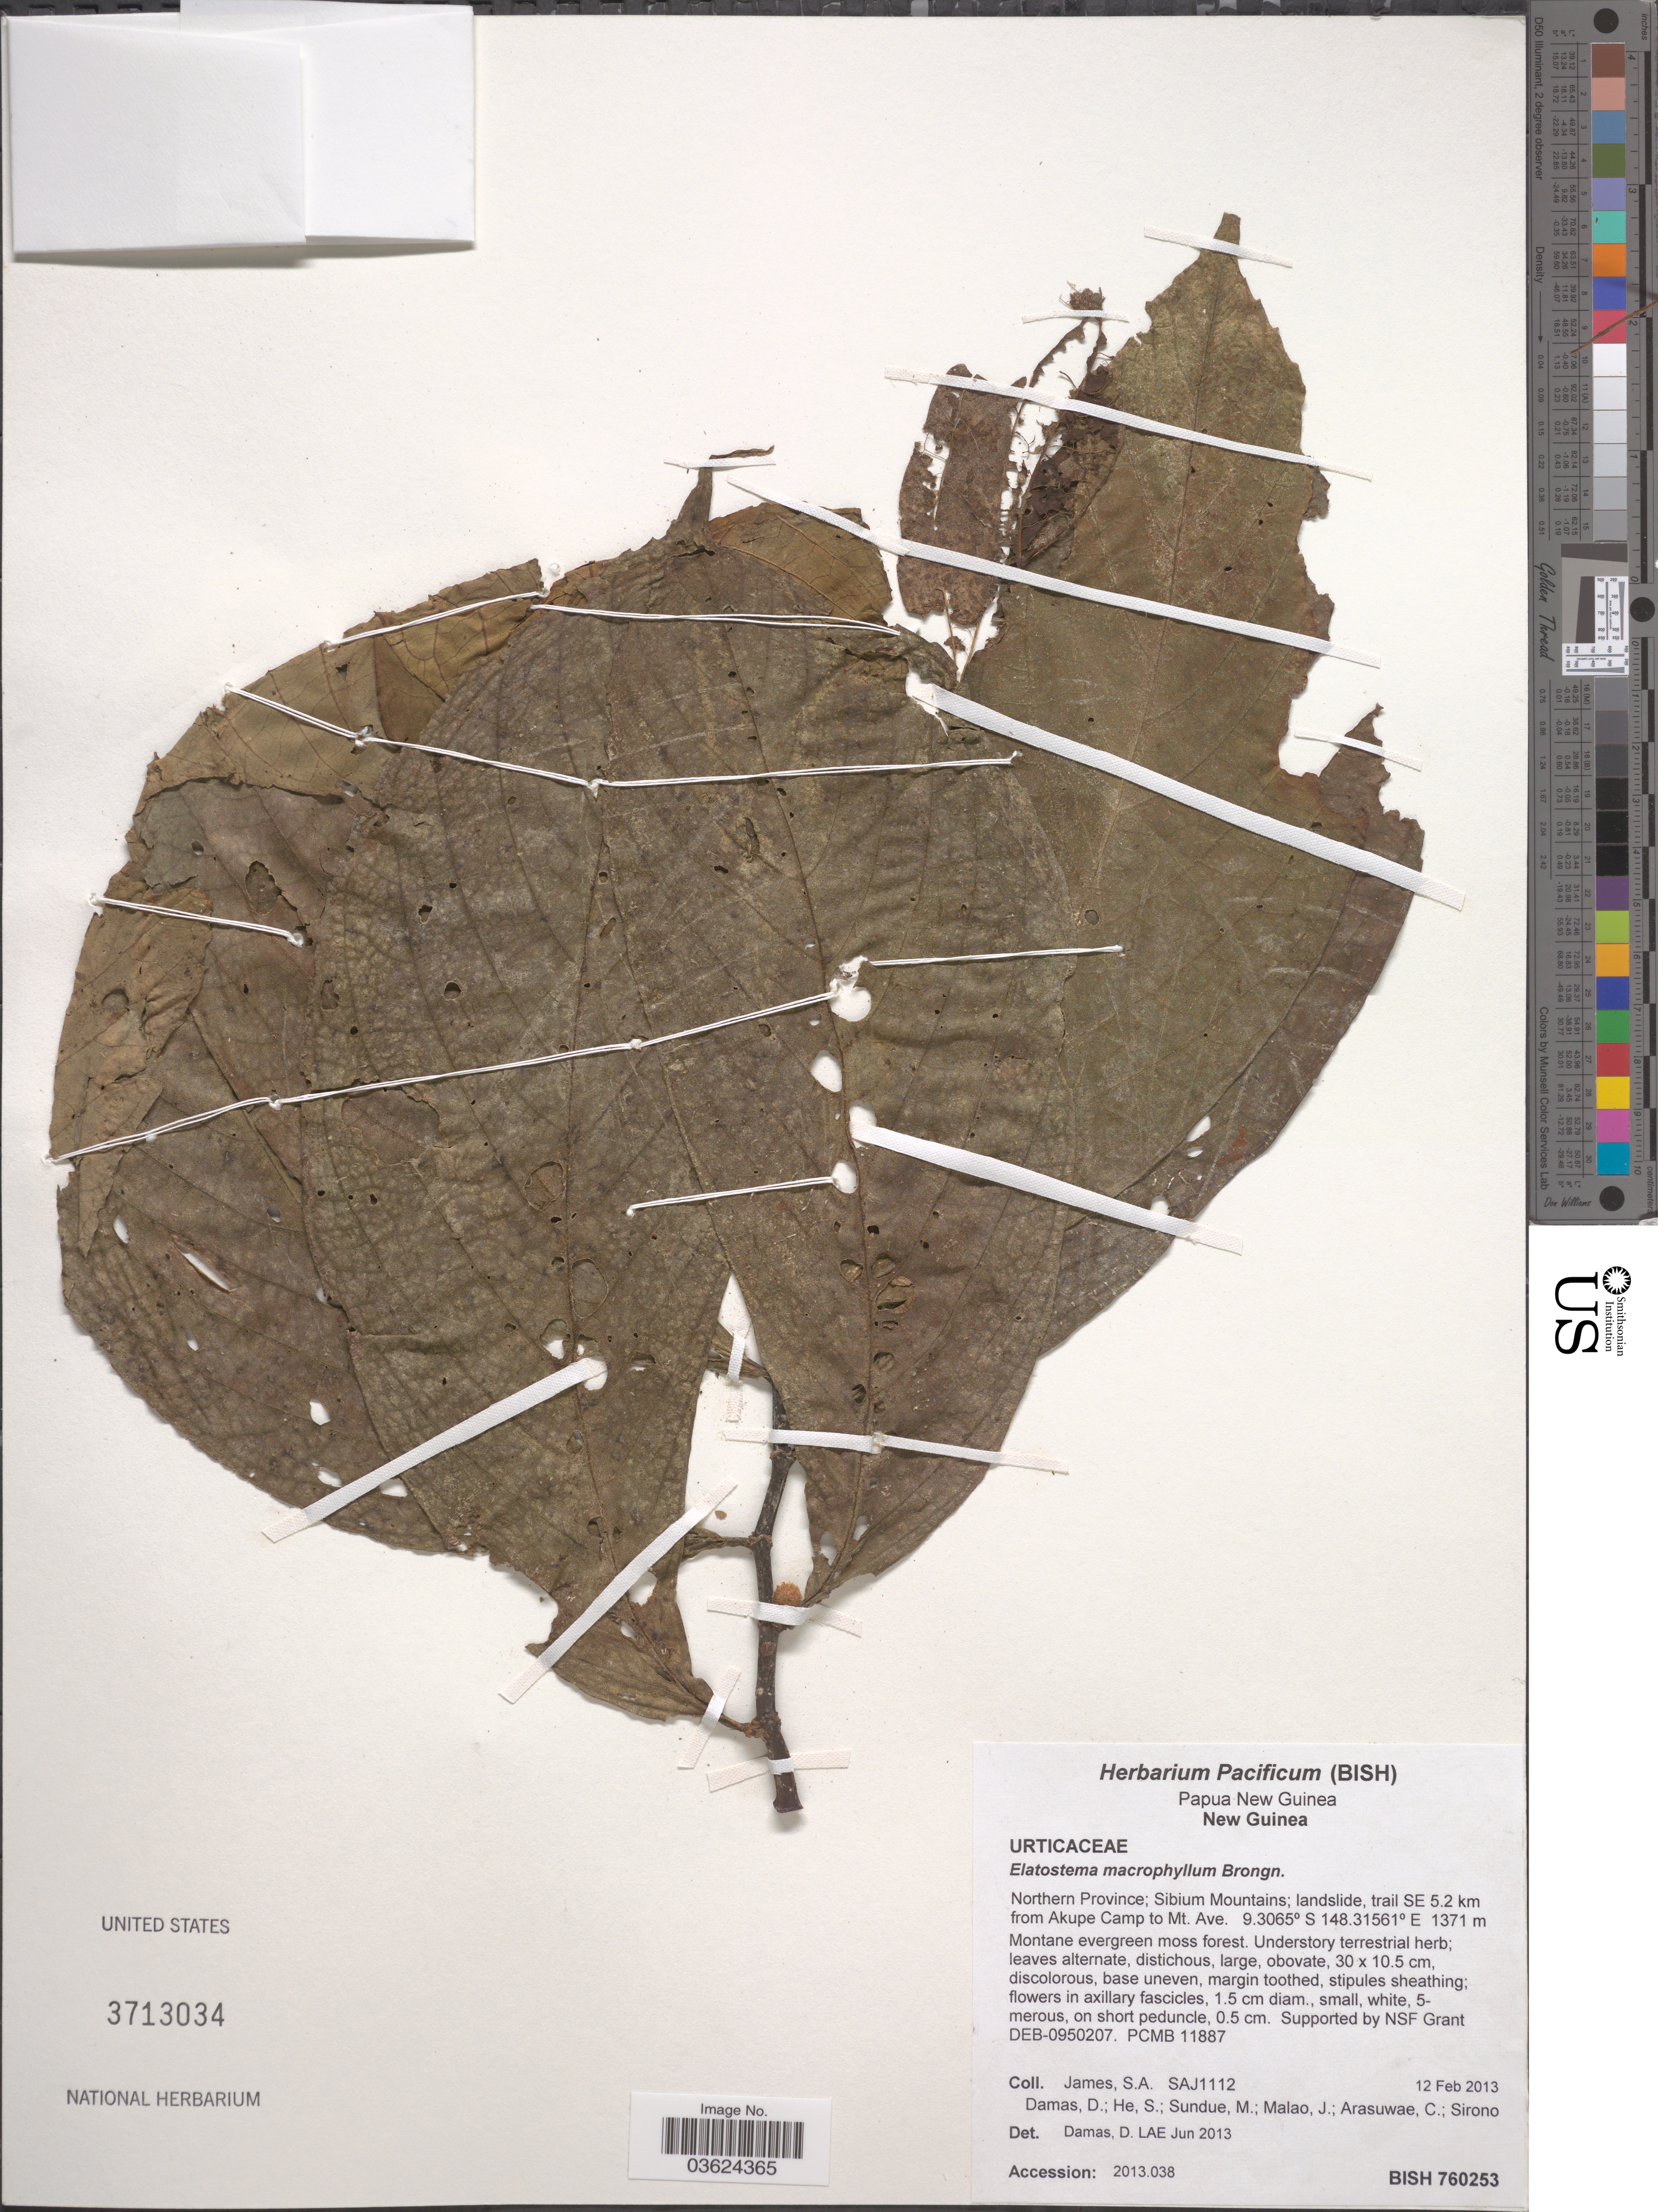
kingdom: Plantae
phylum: Tracheophyta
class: Magnoliopsida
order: Rosales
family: Urticaceae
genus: Elatostema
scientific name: Elatostema macrophyllum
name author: Brongn.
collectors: S. James, D. Damas, S. He, M. Sundue & et al.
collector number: SAJ1112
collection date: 2013-02-12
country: Papua New Guinea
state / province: Northern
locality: New Guinea. Sibium Mountains; landslide, trail SE 5.2 km from Akupe Camp to Mt. Ave.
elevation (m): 1371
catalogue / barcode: US 3713034